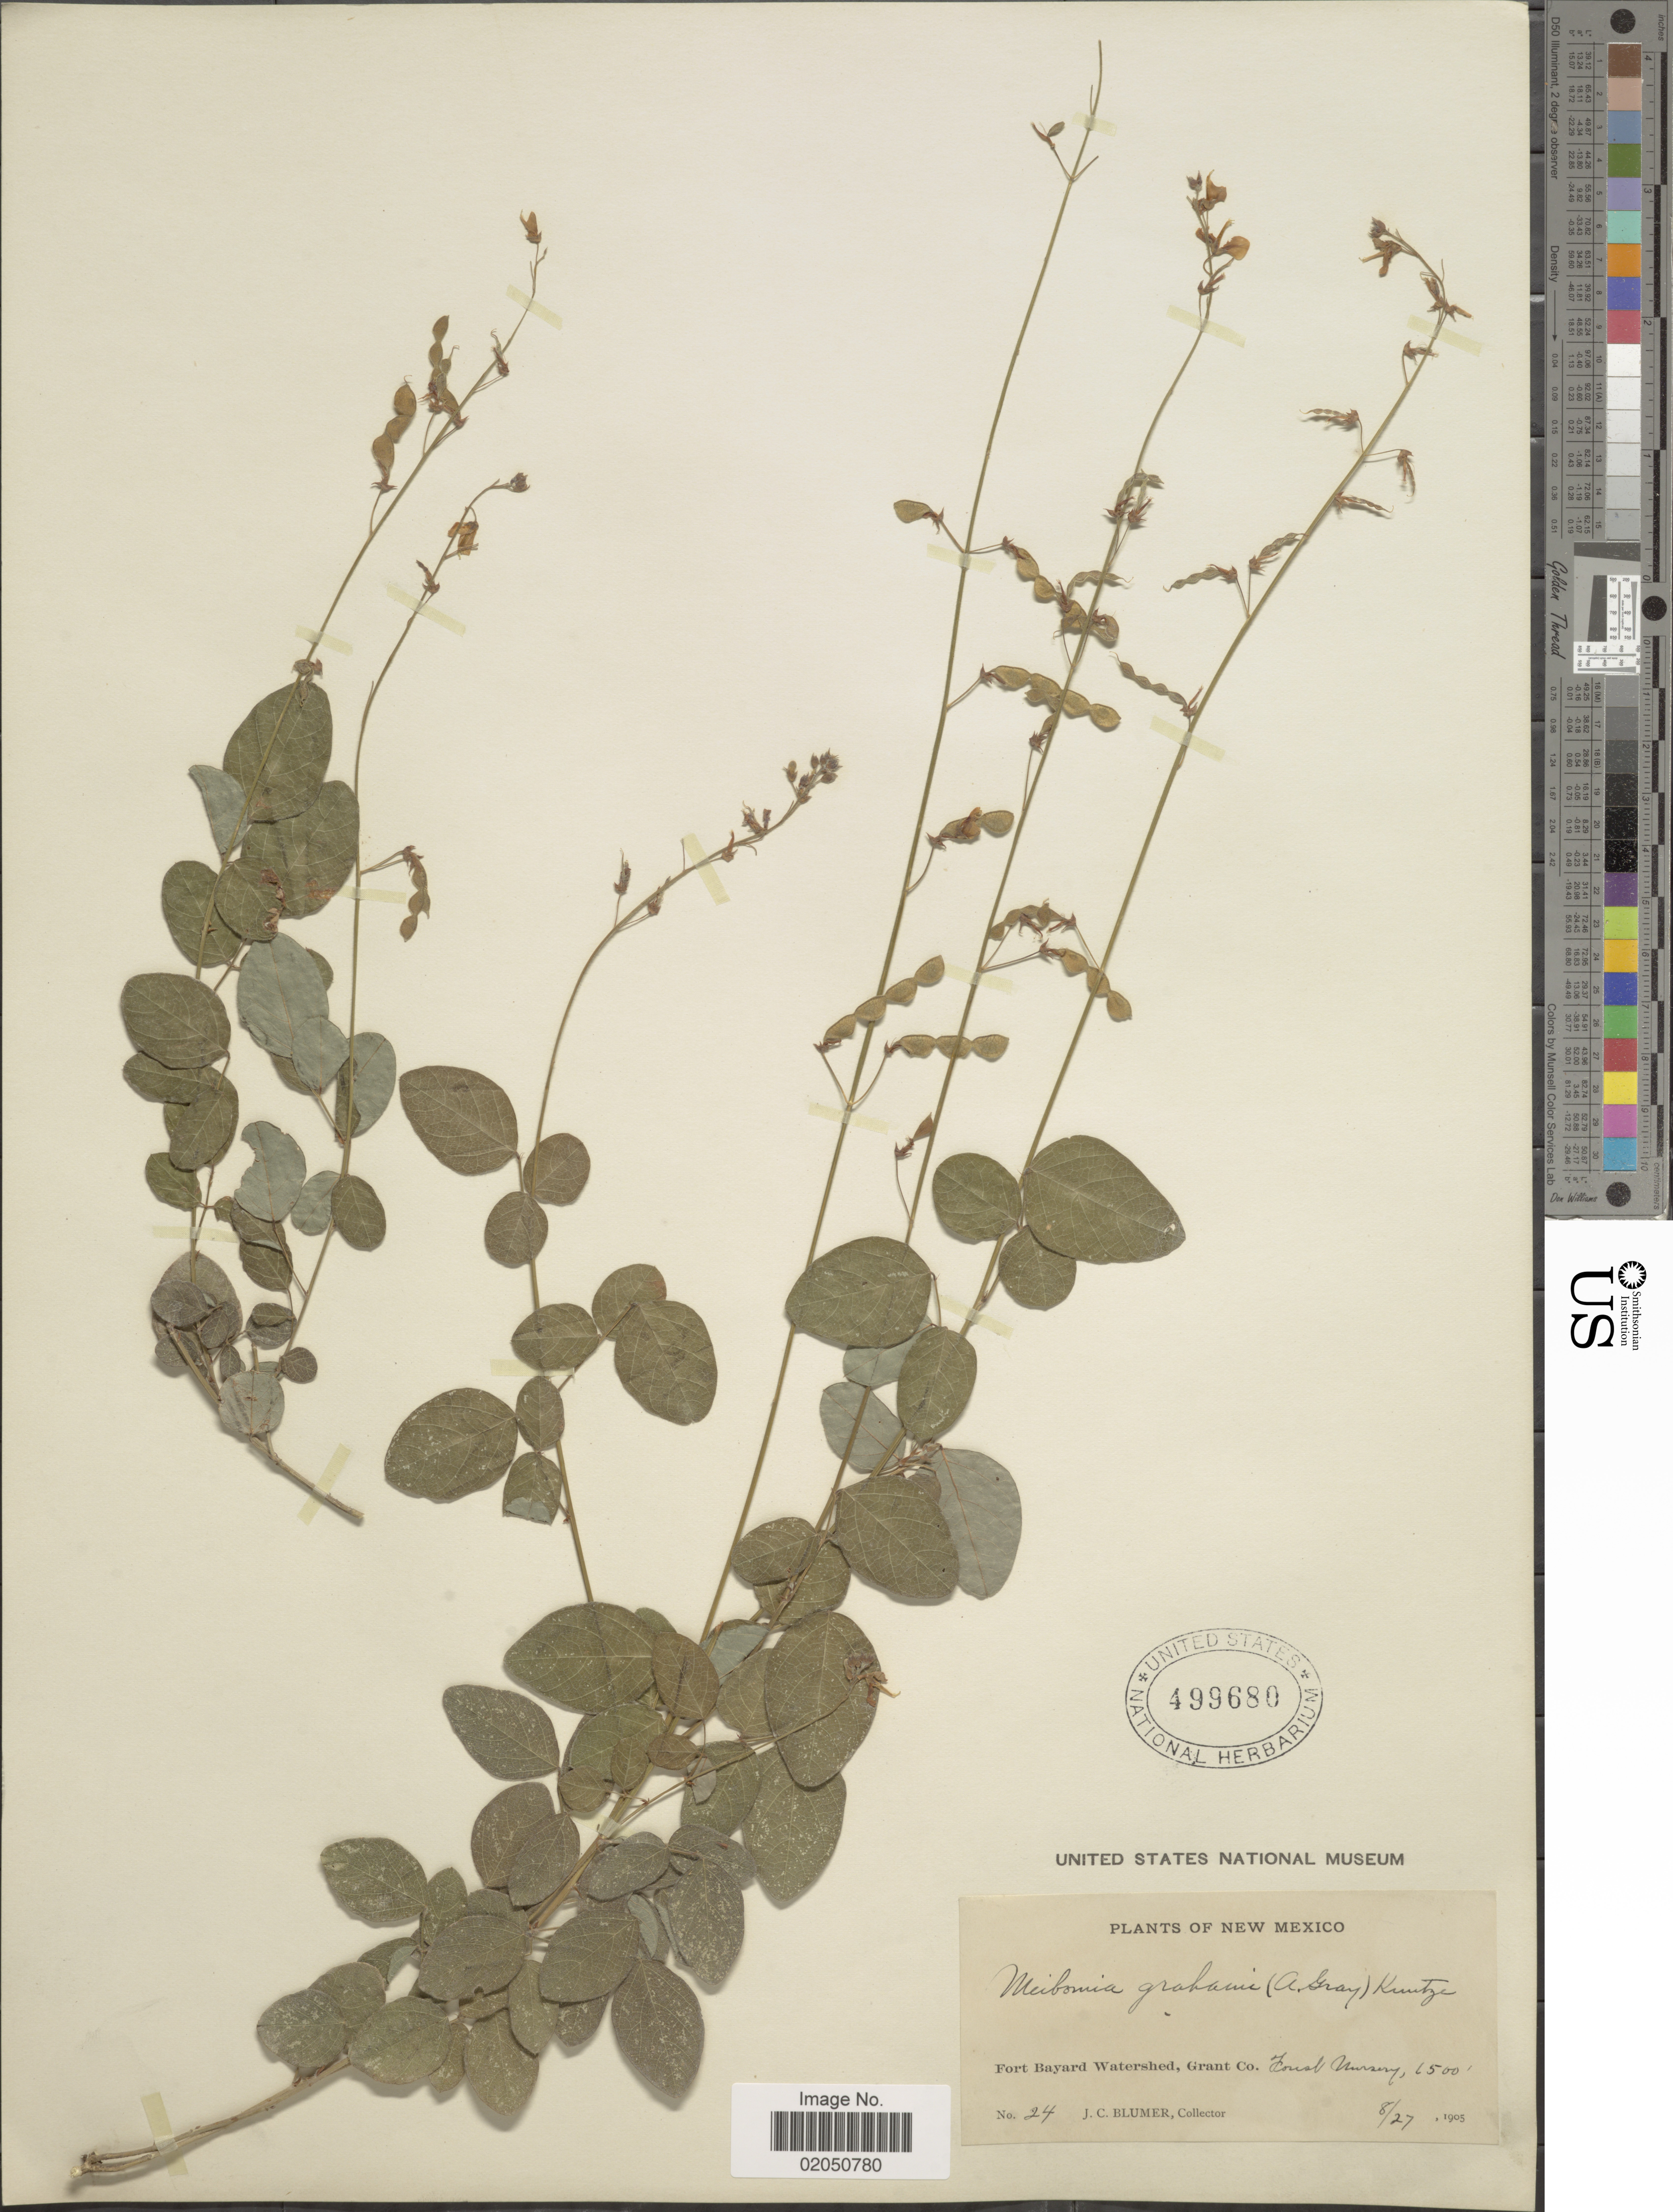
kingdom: Plantae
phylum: Tracheophyta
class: Magnoliopsida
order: Fabales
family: Fabaceae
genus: Desmodium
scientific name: Desmodium grahamii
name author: A. Gray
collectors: J. C. Blumer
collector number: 24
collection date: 1905-08-27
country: United States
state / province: New Mexico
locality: Fort Bayard Watershed, Grant Co. Forest Nursery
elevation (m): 457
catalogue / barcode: US 499680